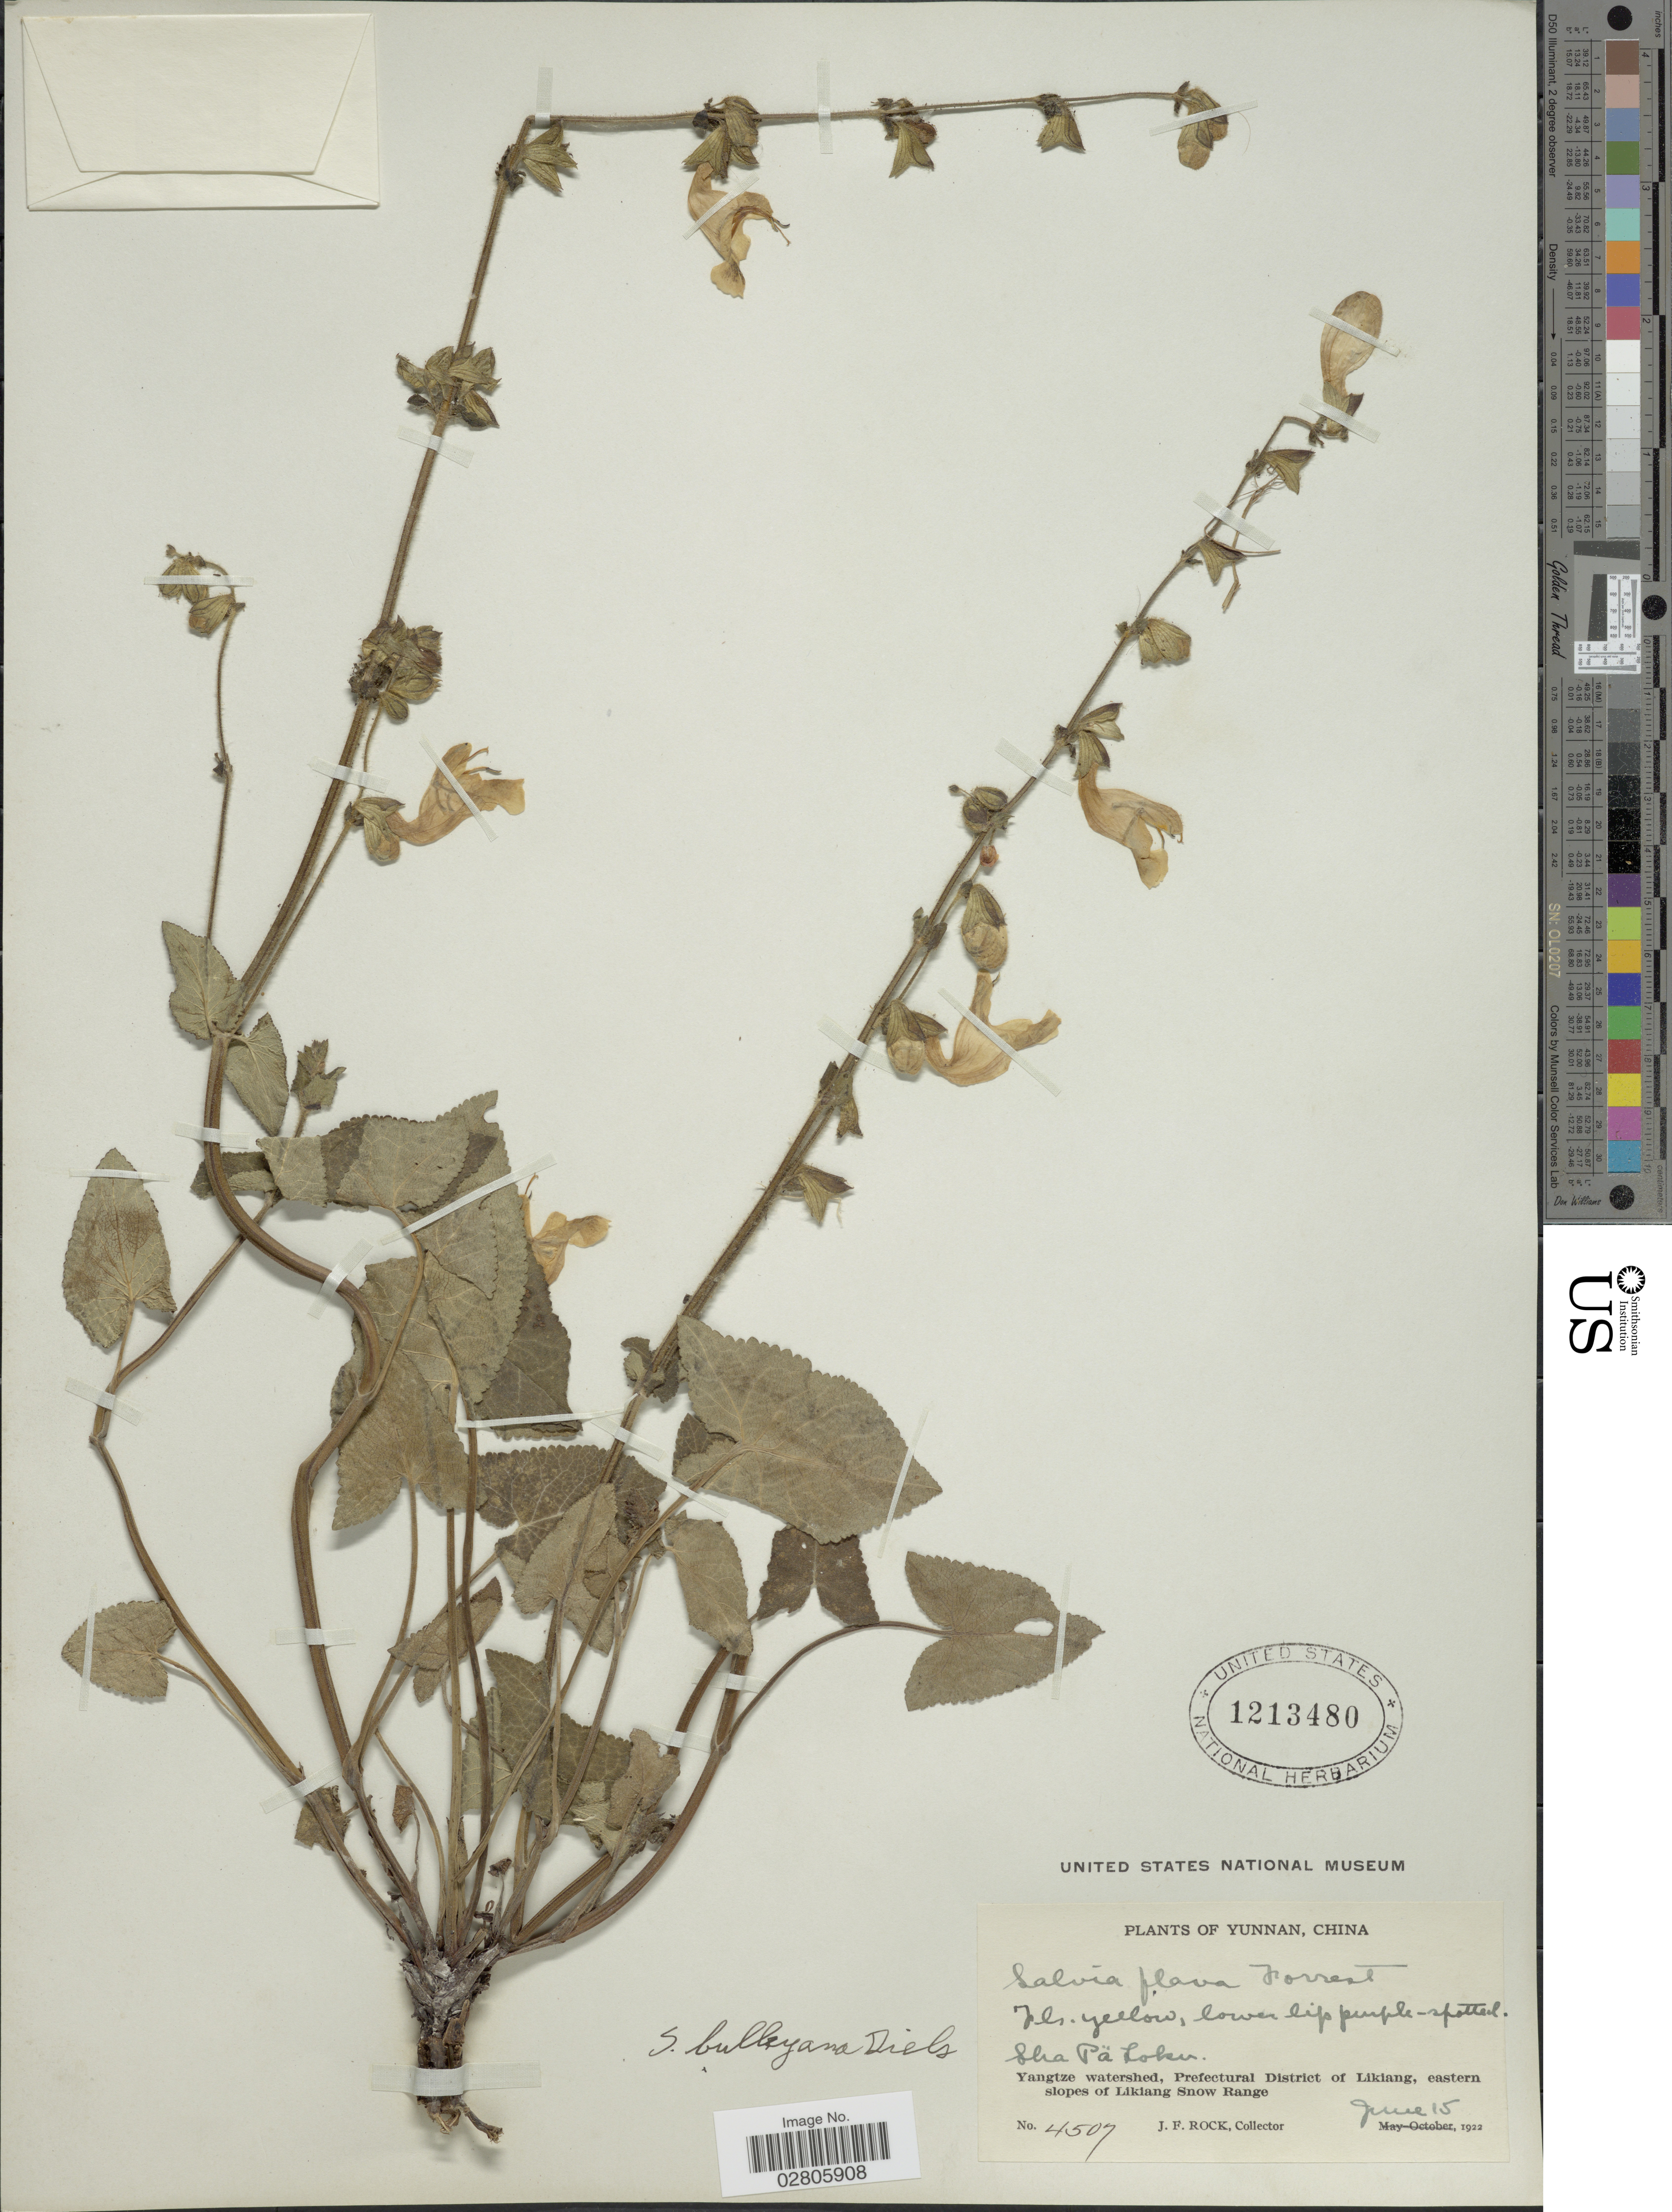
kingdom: Plantae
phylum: Tracheophyta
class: Magnoliopsida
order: Lamiales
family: Lamiaceae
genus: Salvia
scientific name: Salvia bulleyana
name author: Diels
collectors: J. Rock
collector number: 4507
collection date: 1922-06-15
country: China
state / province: Yunnan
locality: Sha Pä Loku. Yangtze watershed, Prefectural District of Likiang, eastern slopes of Likiang Snow Range.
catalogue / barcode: US 1213480